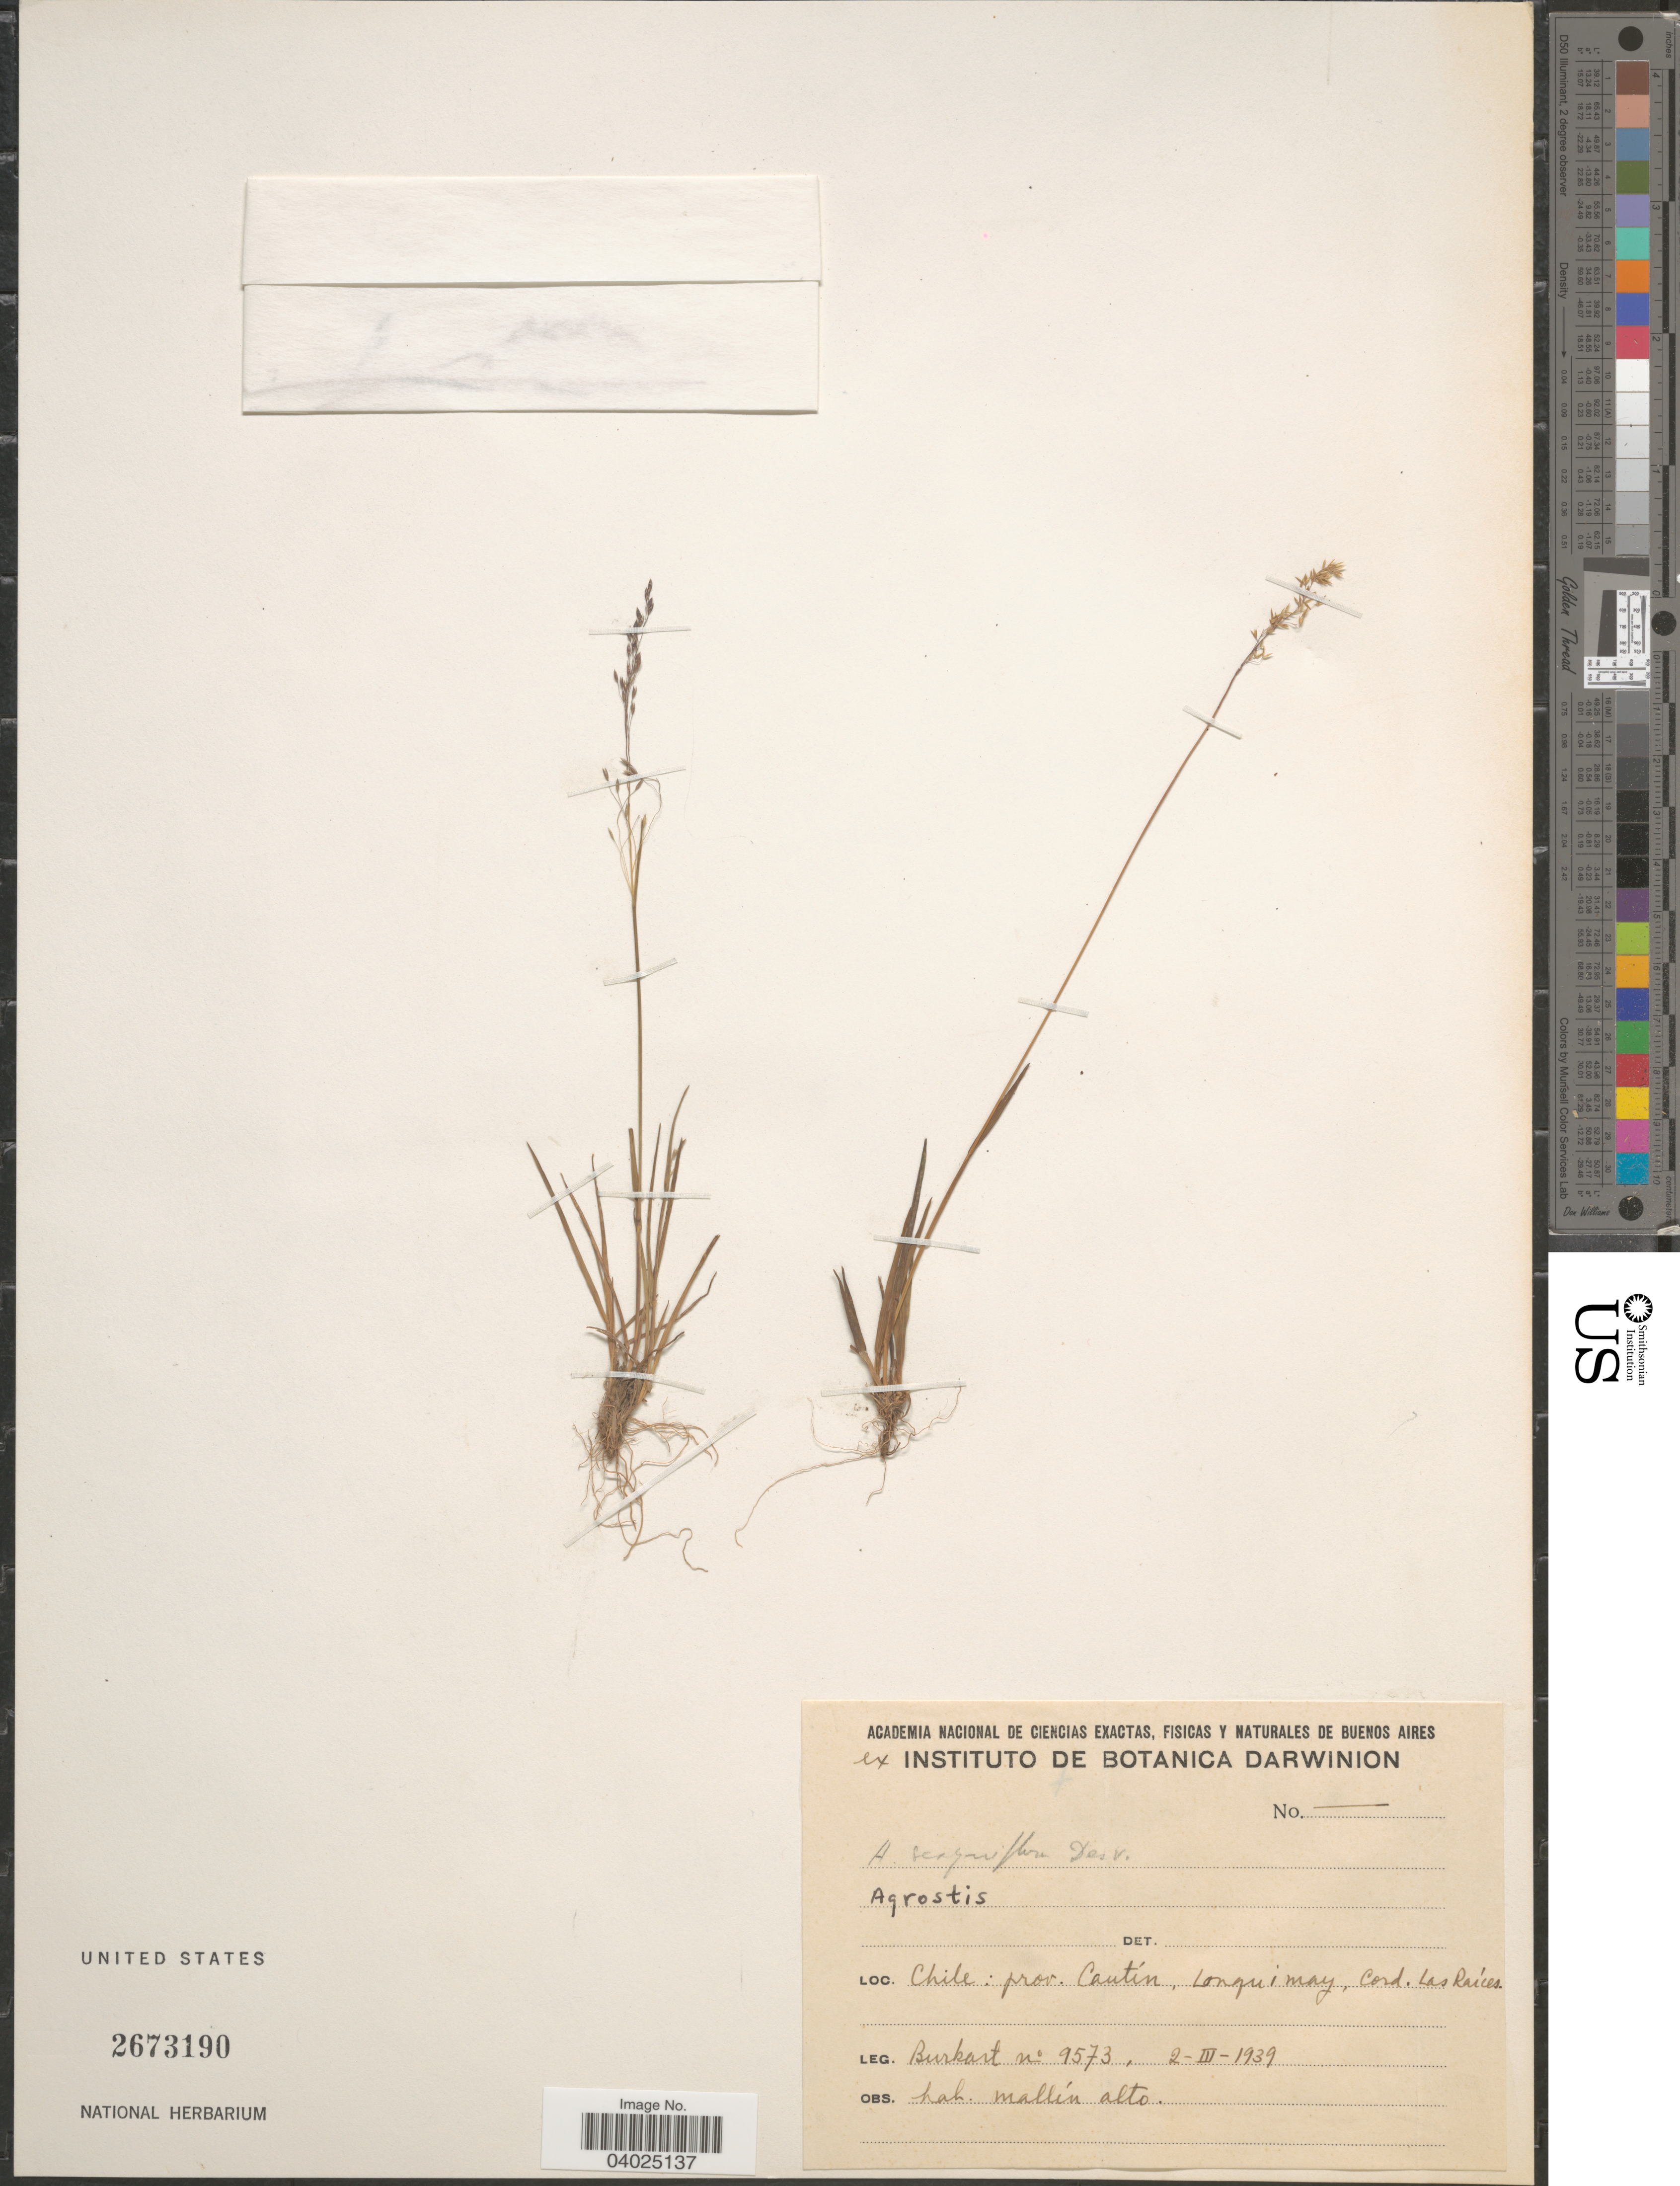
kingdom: Plantae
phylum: Tracheophyta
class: Liliopsida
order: Poales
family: Poaceae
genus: Agrostis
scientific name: Agrostis sp.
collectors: -- Burkart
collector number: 9573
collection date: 1939-03-02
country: Chile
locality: Prov. Cautín, Longui may, Cord. Las Raíces.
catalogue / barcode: US 2673190